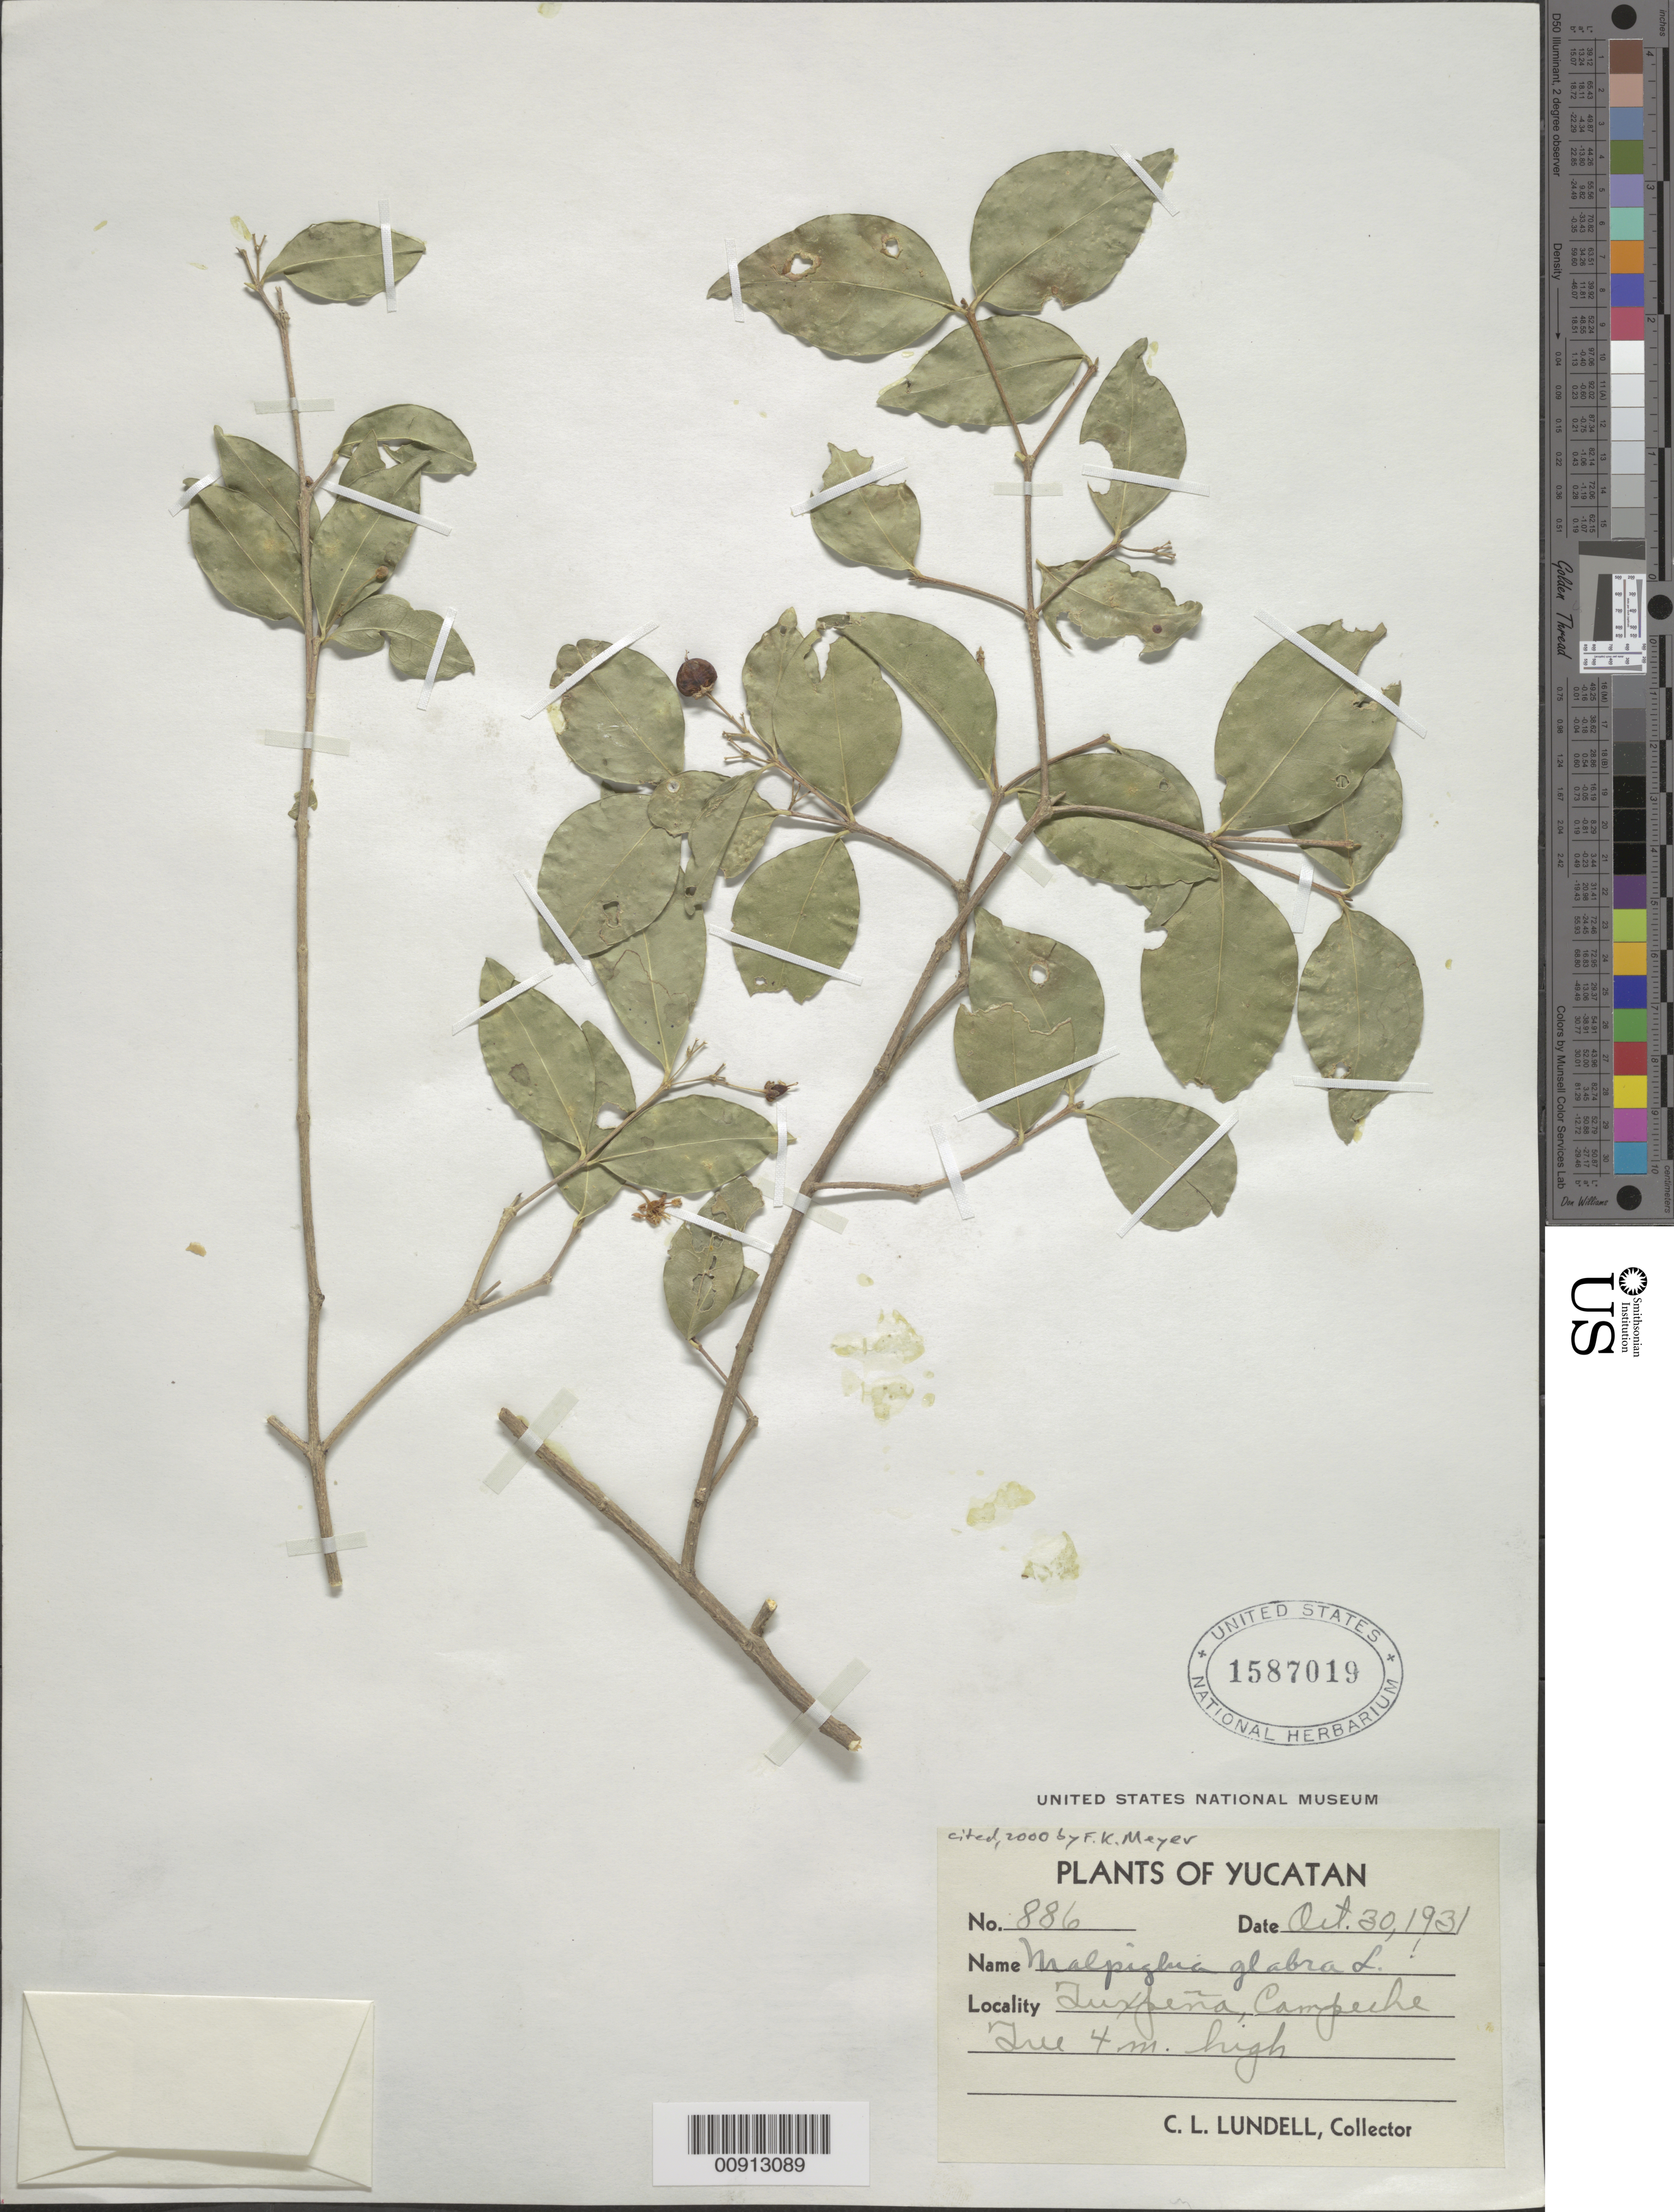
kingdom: Plantae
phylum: Tracheophyta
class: Magnoliopsida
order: Malpighiales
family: Malpighiaceae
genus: Malpighia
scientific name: Malpighia glabra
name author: L.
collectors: C. L. Lundell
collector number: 886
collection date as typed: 30 Oct 1931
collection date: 1931-10-30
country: Mexico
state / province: Campeche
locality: Tuxpeña, Campeche.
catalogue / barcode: US 1587019